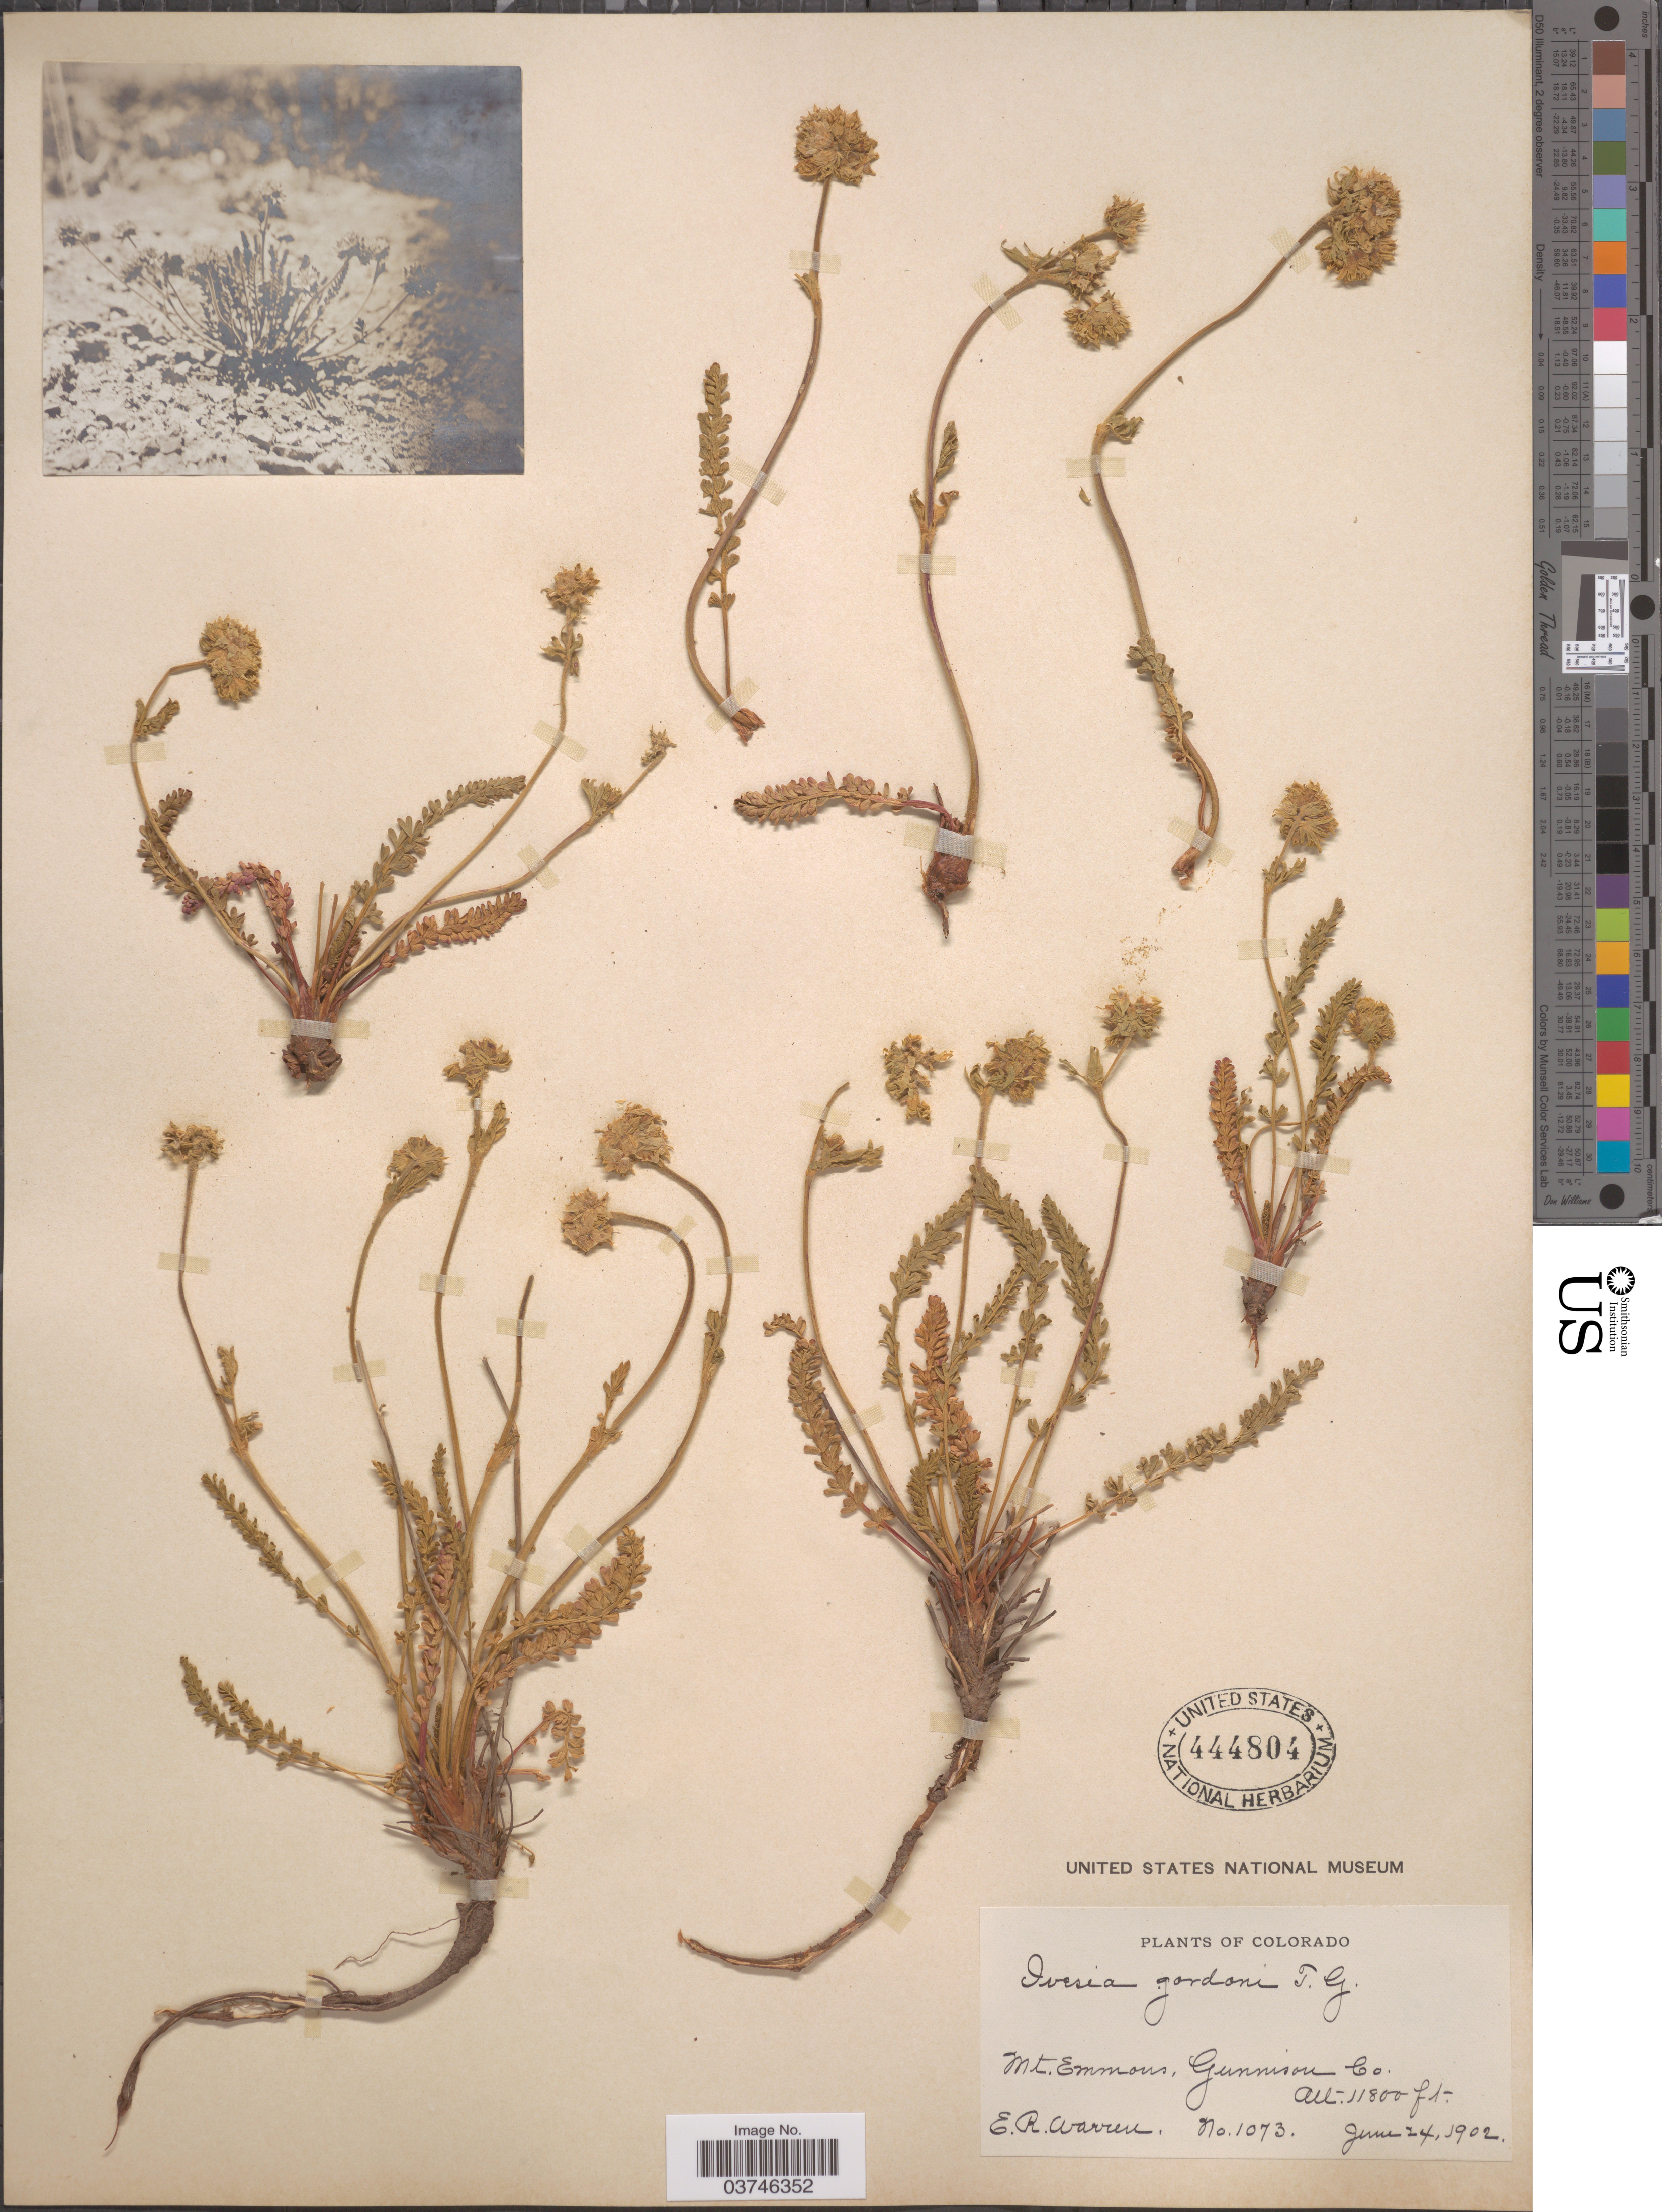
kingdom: Plantae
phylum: Tracheophyta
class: Magnoliopsida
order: Rosales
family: Rosaceae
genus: Potentilla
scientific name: Potentilla gordonii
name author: (Hook.) Greene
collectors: E. Warren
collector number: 1073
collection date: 1902-06-24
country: United States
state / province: Colorado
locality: Mt. Emmons, Gunnison Co.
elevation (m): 3597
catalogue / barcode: US 444804